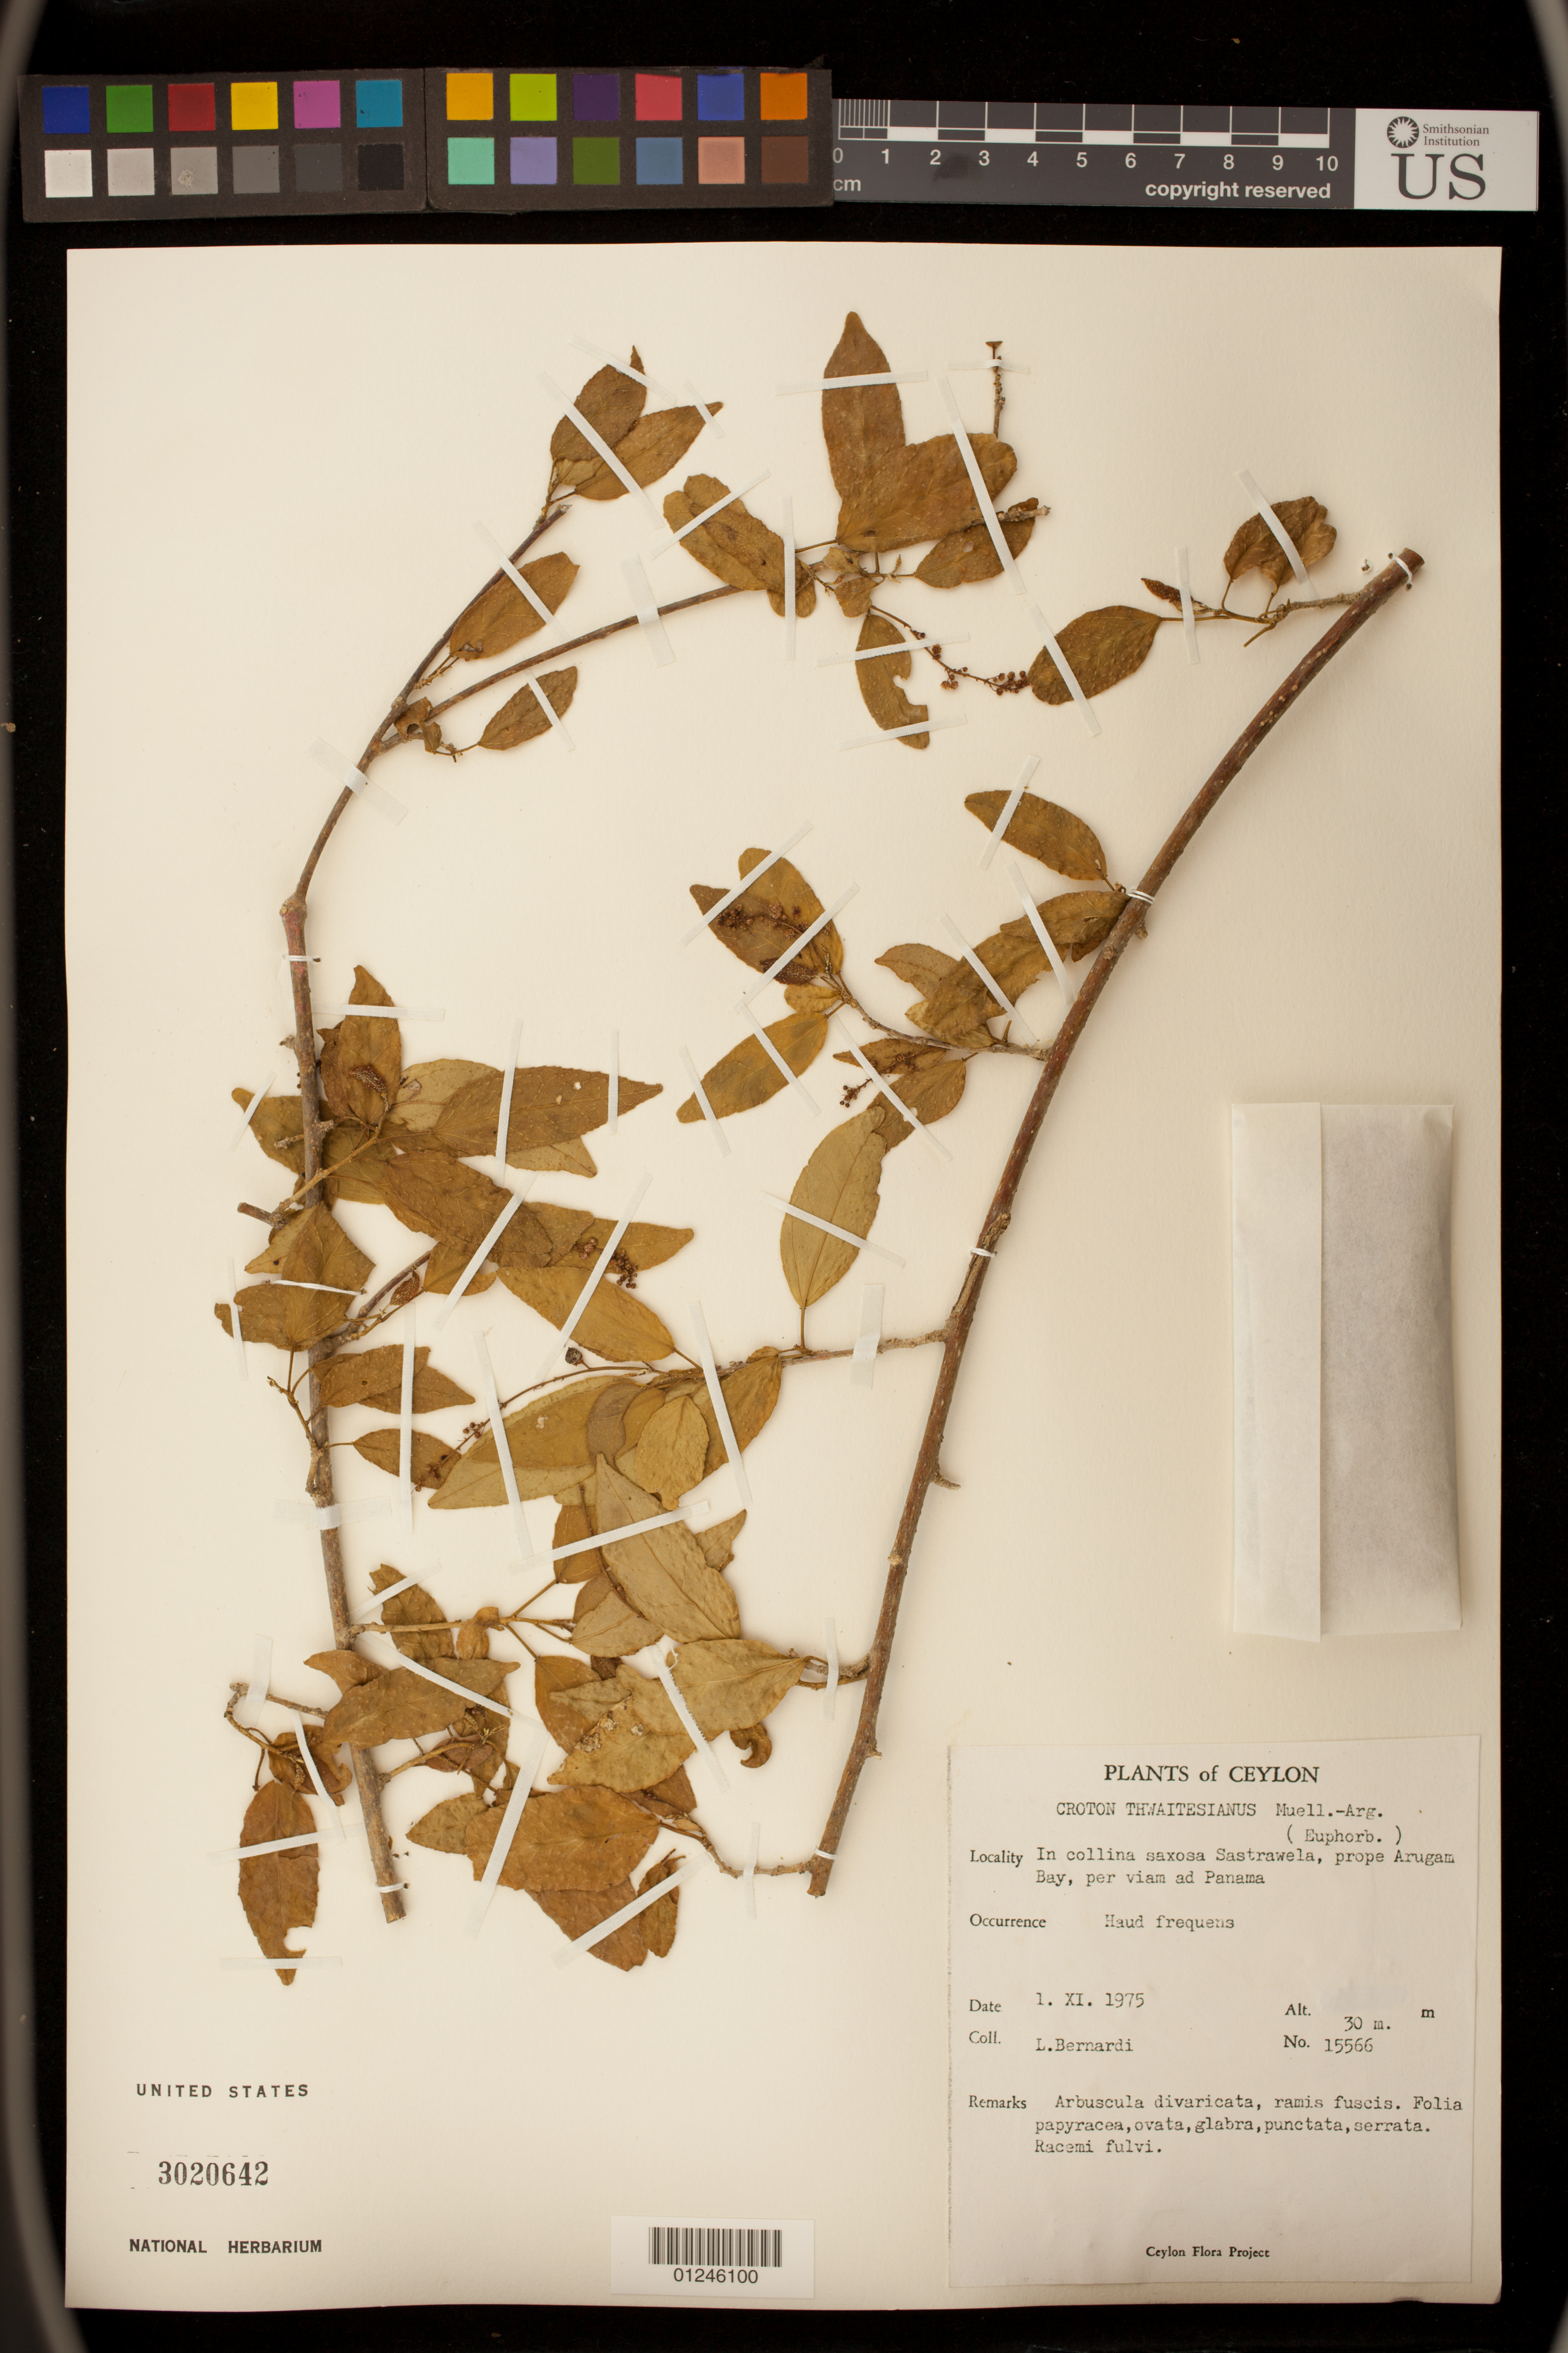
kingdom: Plantae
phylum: Tracheophyta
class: Magnoliopsida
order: Malpighiales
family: Euphorbiaceae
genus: Croton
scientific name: Croton thwaitesianus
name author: Müll. Arg.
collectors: L. Bernardi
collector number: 15566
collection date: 1975-11-01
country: Sri Lanka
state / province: Eastern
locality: In collina saxosa Sastrawela, prope Arugam Bay, per viam ad Panama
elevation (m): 30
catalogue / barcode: US 3020642